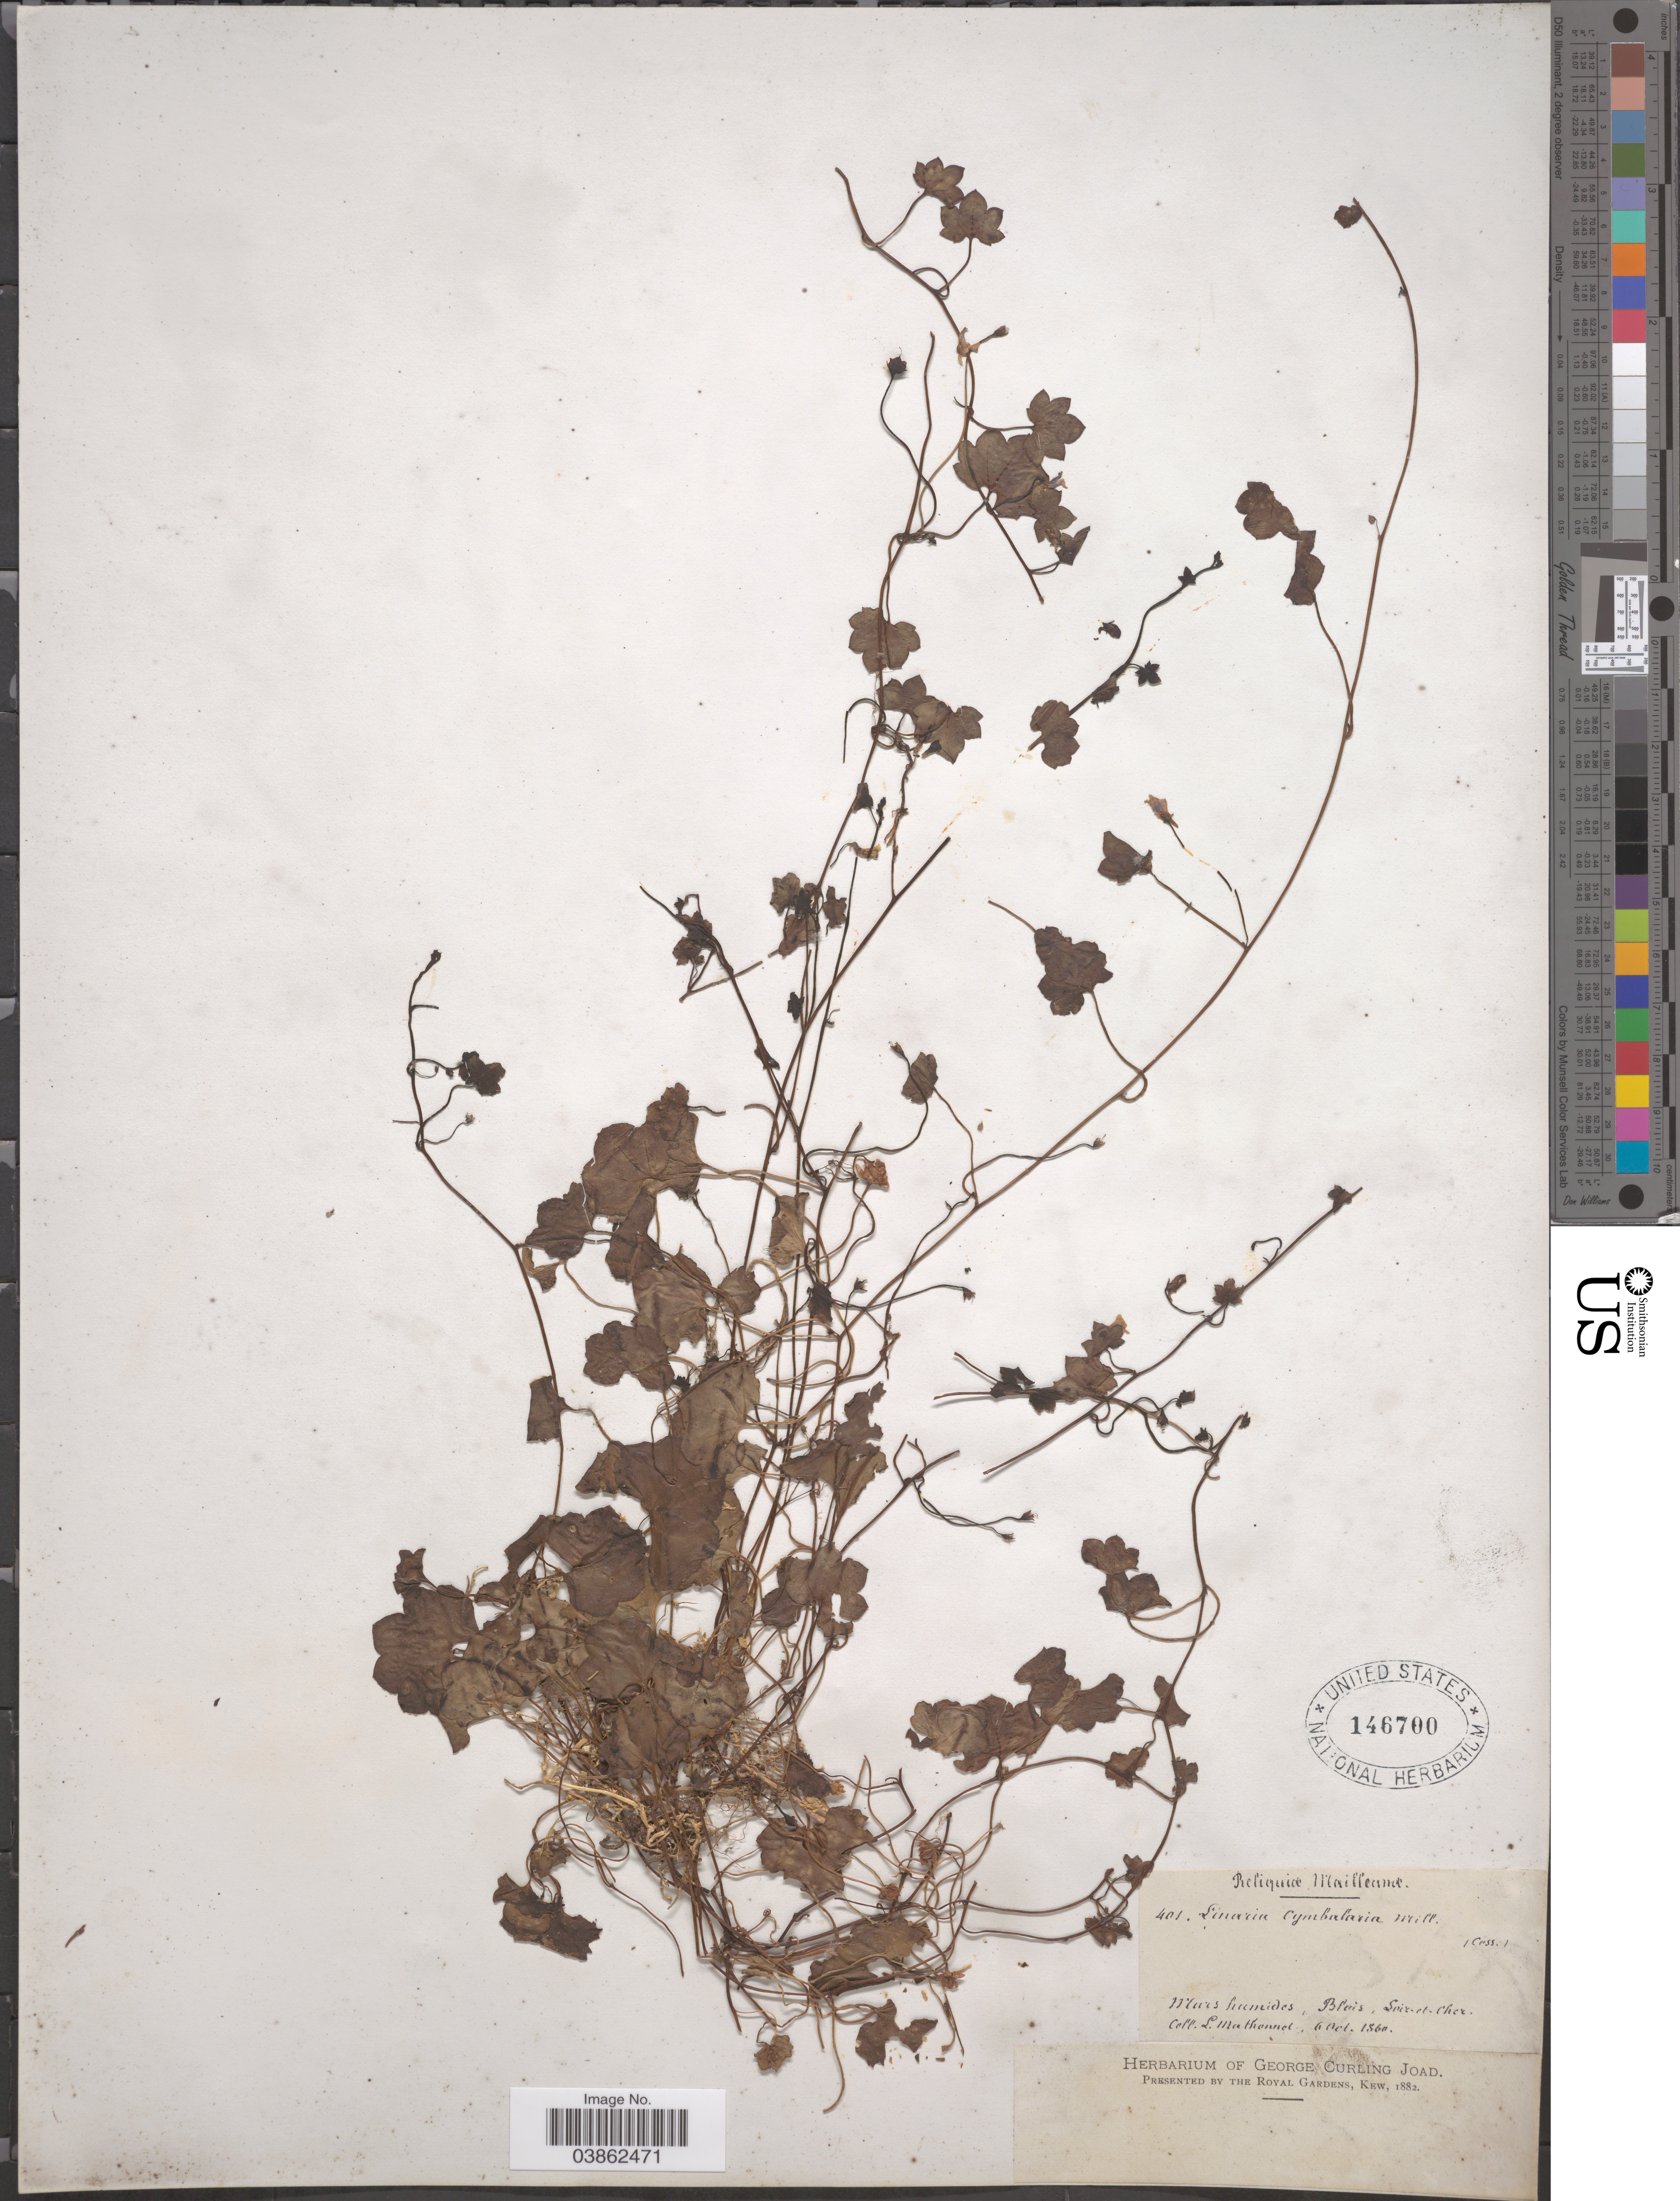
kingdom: Plantae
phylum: Tracheophyta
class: Magnoliopsida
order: Lamiales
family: Plantaginaceae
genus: Cymbalaria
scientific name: Cymbalaria sp.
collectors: L. Mathonnet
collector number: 401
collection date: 1860-10-06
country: France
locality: Blois, Soir-et-Cher.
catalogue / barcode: US 146700